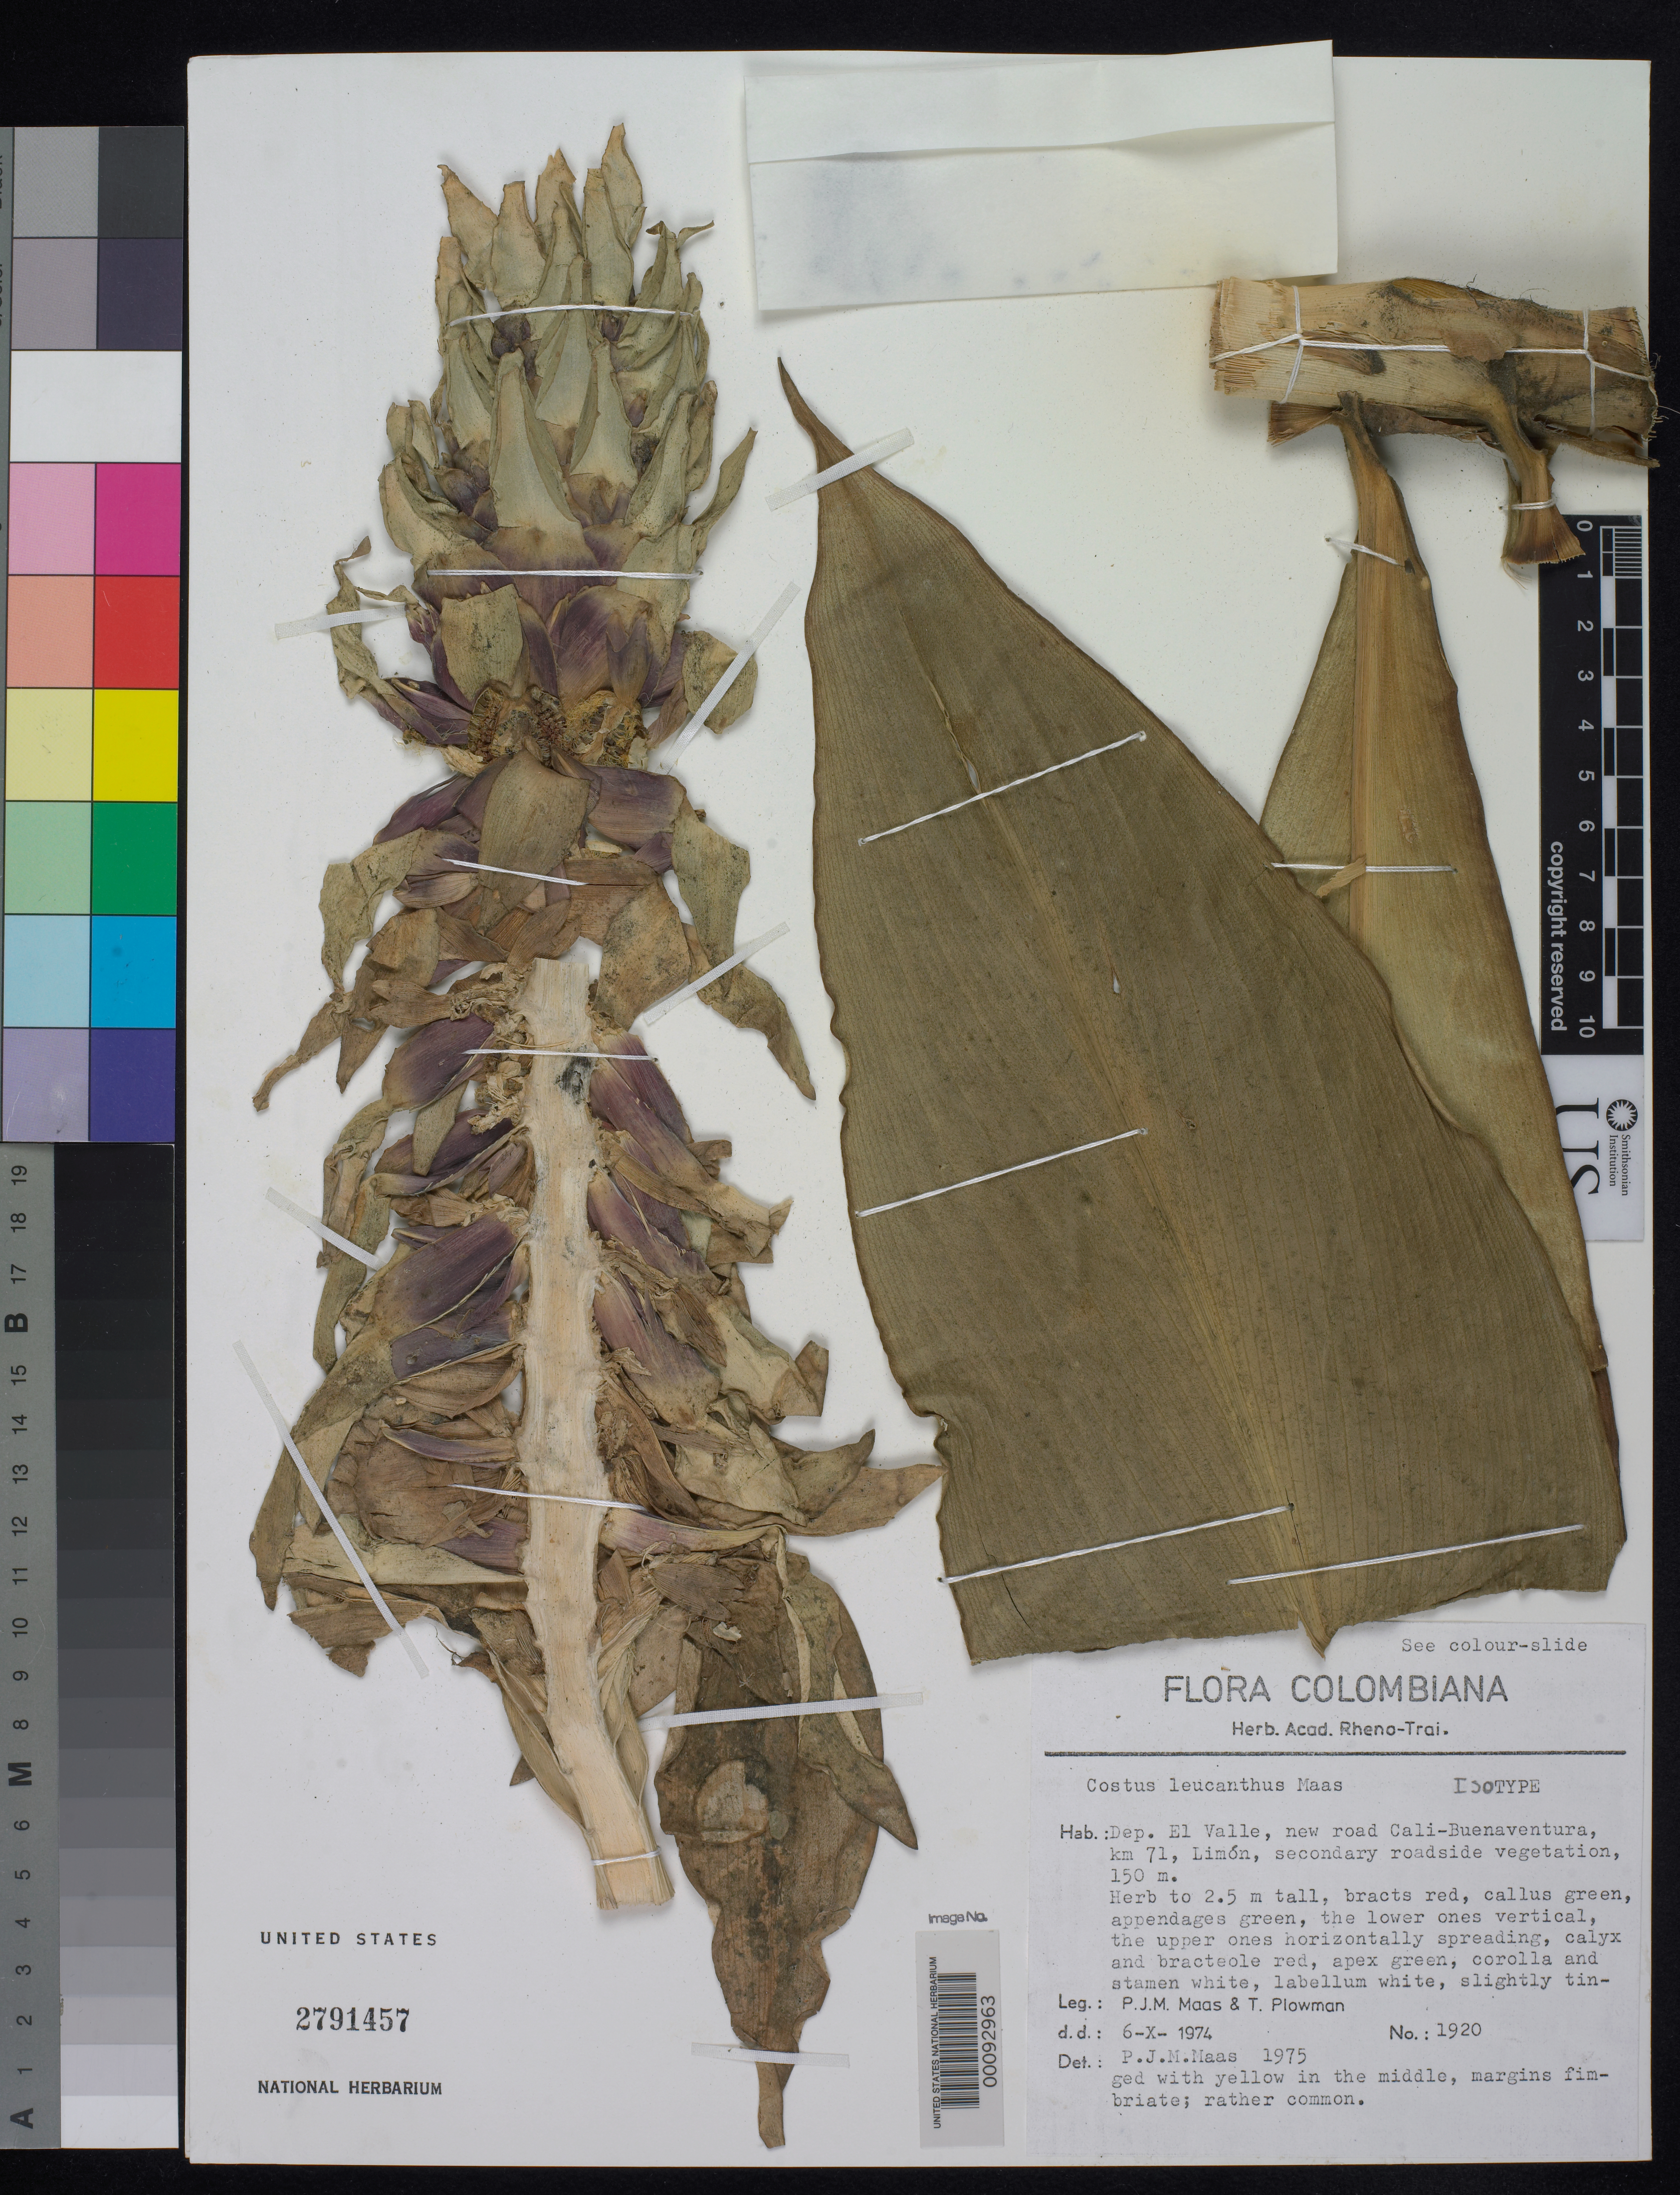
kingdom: Plantae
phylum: Tracheophyta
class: Liliopsida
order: Zingiberales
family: Costaceae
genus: Costus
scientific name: Costus leucanthus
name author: Maas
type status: Isotype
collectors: P. Maas & T. Plowman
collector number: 1920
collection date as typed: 06 Oct 1974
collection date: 1974-10-06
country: Colombia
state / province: Valle del Cauca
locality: Cali-Buena Ventura road.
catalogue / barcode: US 2791457